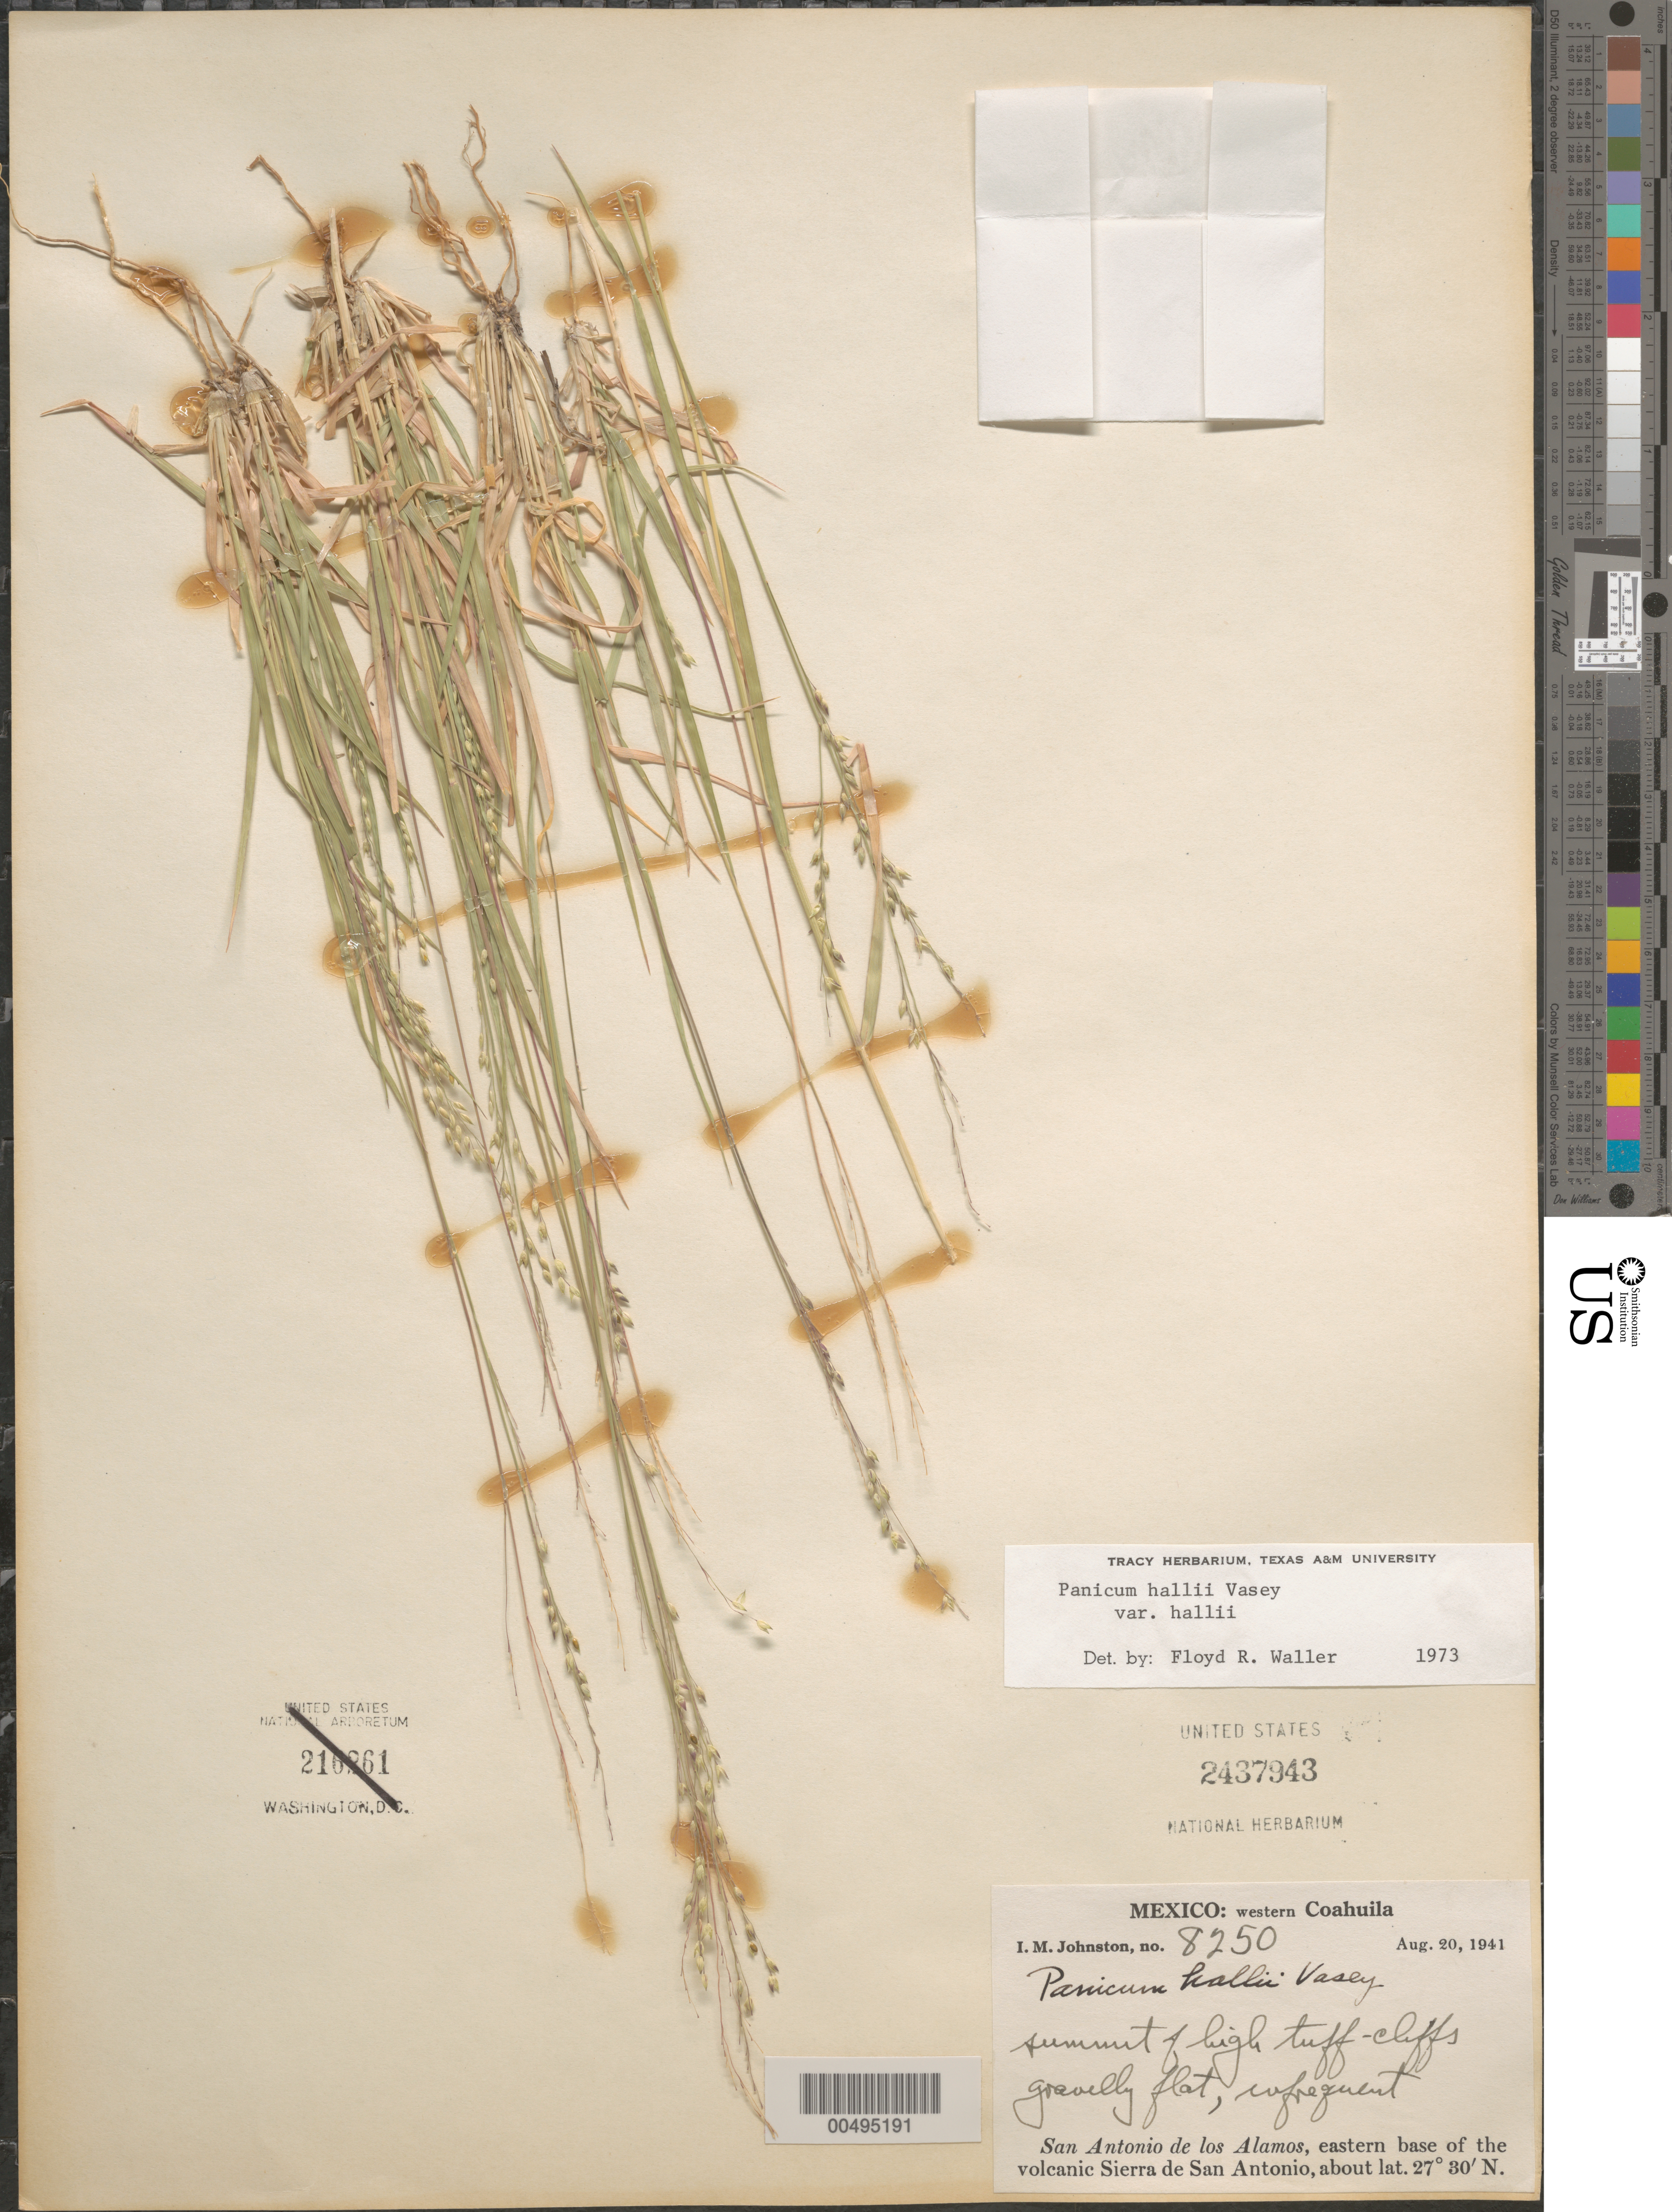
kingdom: Plantae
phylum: Tracheophyta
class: Liliopsida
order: Poales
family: Poaceae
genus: Panicum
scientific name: Panicum hallii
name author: Vasey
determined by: Waller, F. R.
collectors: I.M. Johnston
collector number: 8250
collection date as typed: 20 Aug 1941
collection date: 1941-08-20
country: Mexico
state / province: Coahuila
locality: W Coahuila, San Antonio de los Alamos, E base of the volcanic Sierra de San Antonio (lat/long recorded as: lat=27:30:0:N long=:::W)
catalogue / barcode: US 2437943